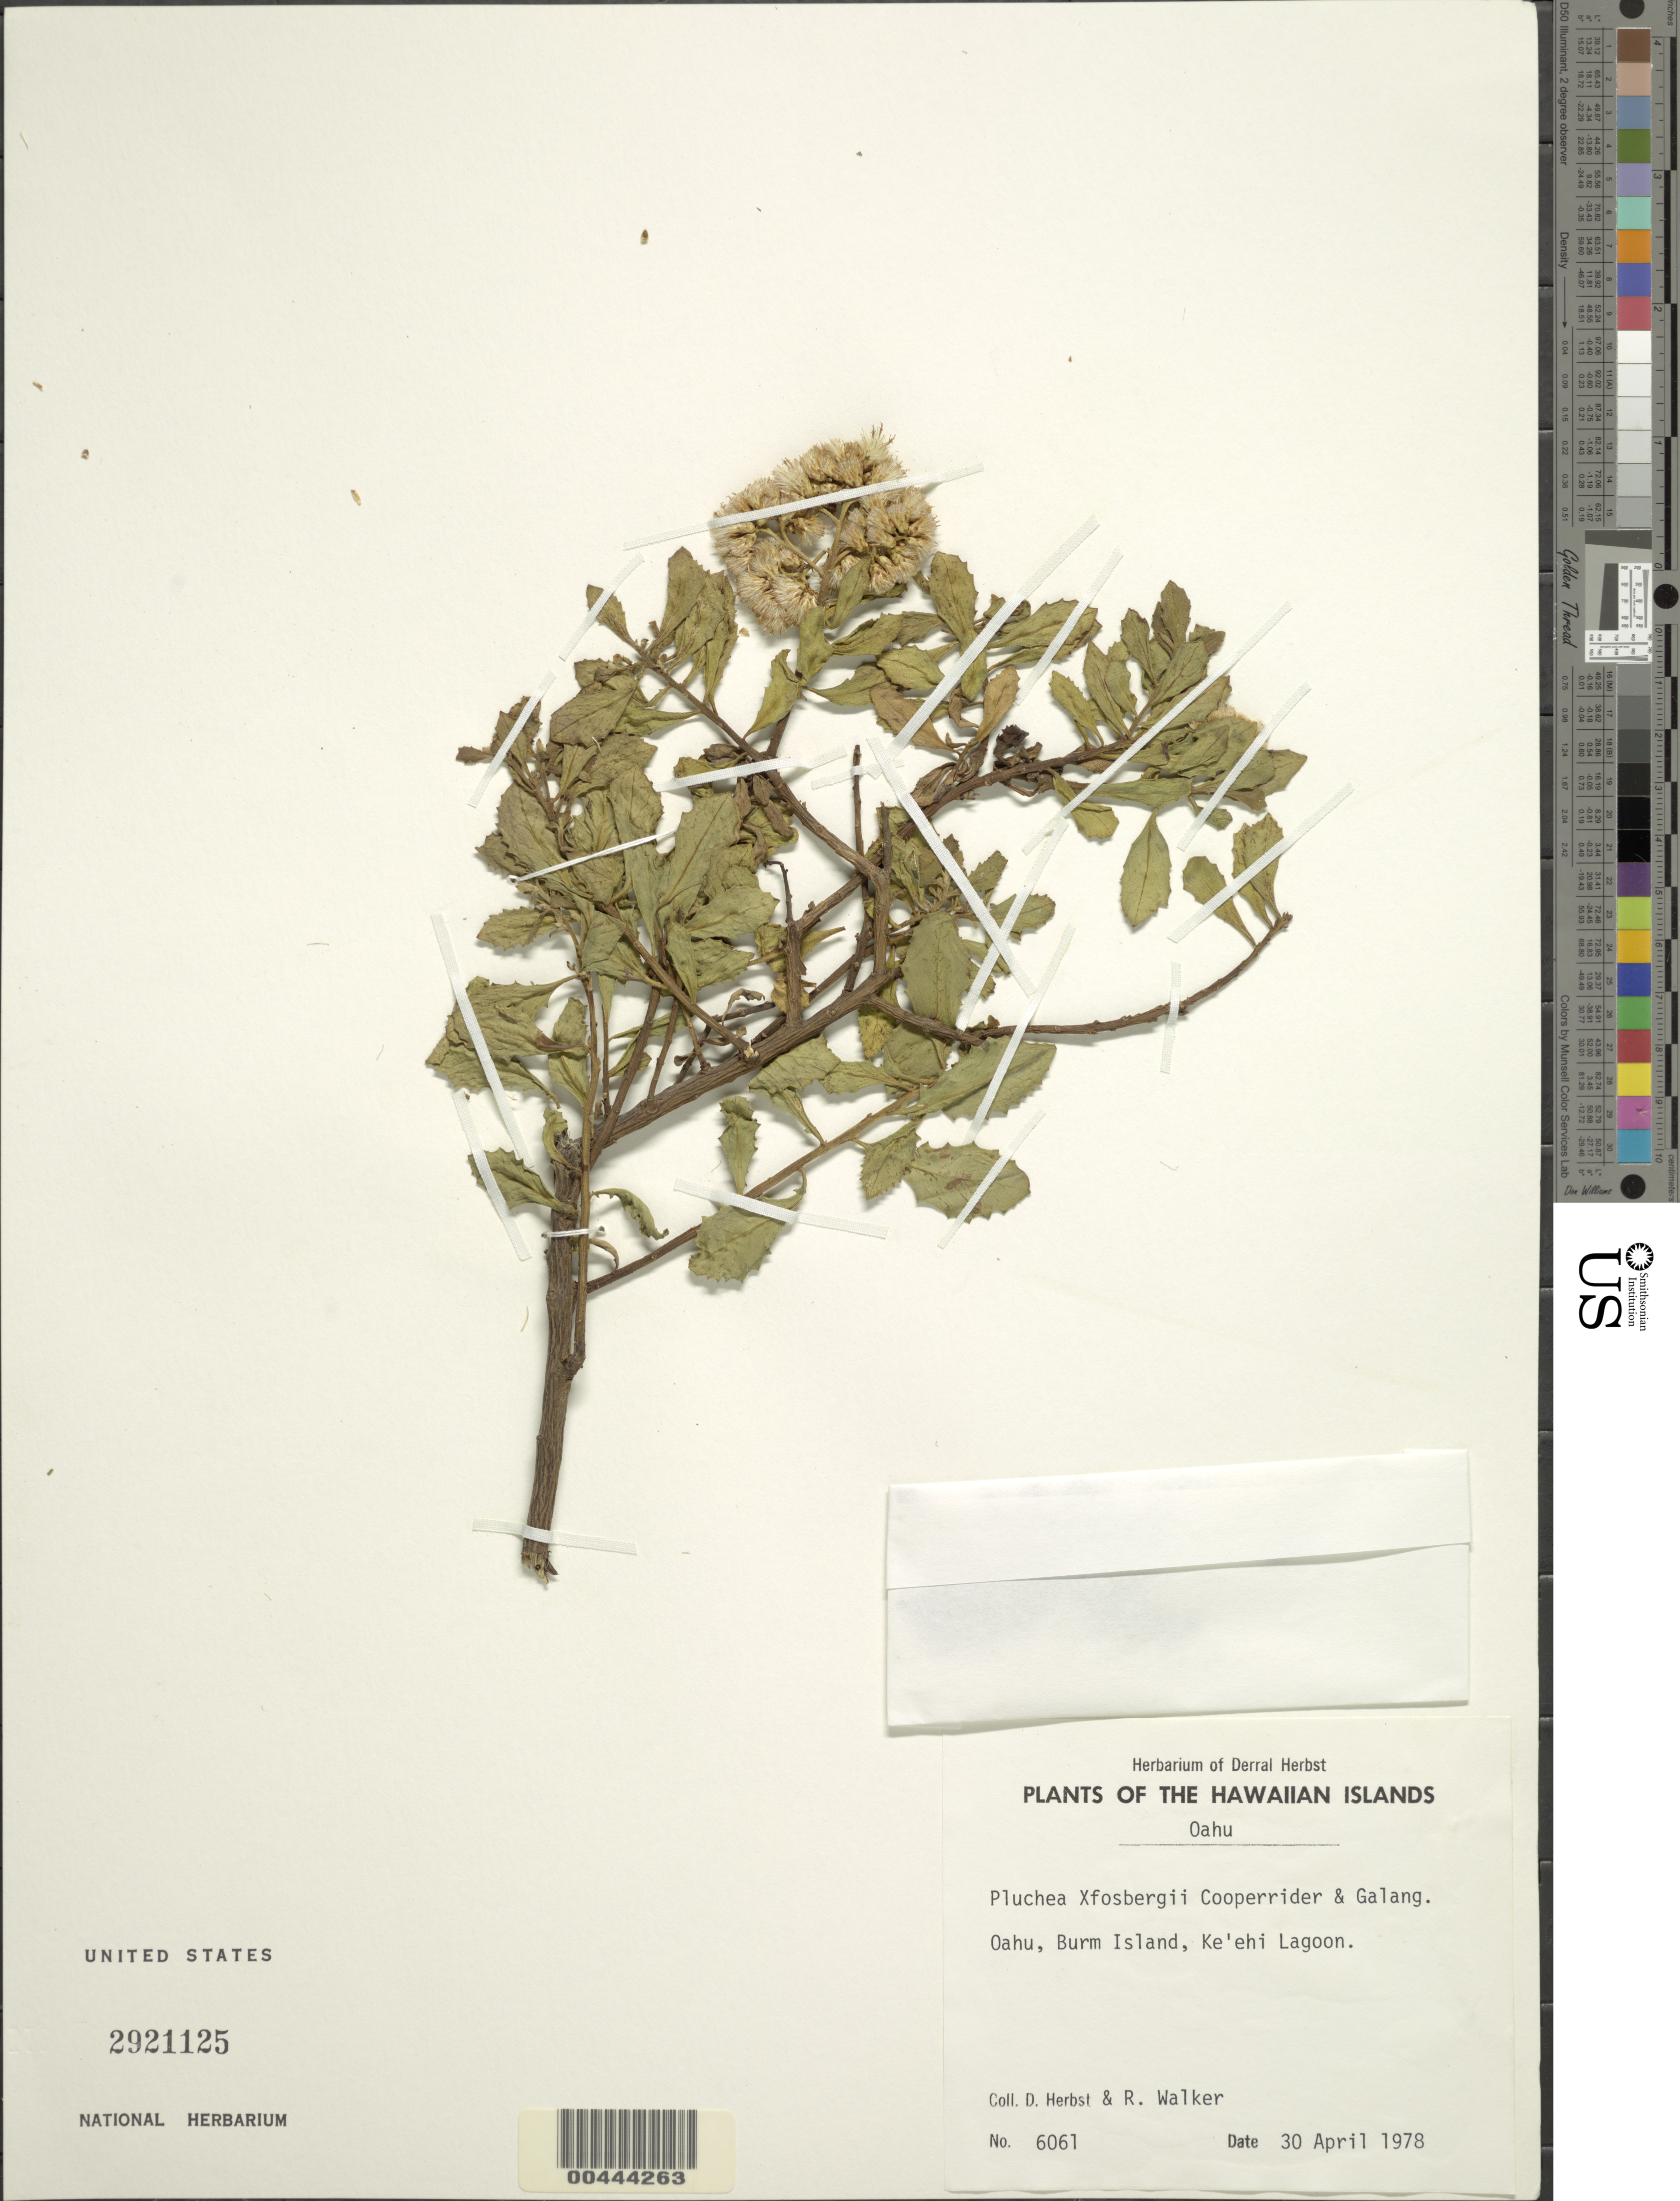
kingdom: Plantae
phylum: Tracheophyta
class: Magnoliopsida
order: Asterales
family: Asteraceae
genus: Pluchea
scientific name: Pluchea x fosbergii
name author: Cooperr. & Galang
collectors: D. R. Herbst & R. Walker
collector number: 6061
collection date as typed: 30 Apr 1978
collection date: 1978-04-30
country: United States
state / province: Hawaii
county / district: Kauai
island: Kaua'i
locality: Burm Island, Ke'ehi Lagoon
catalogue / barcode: US 2921125